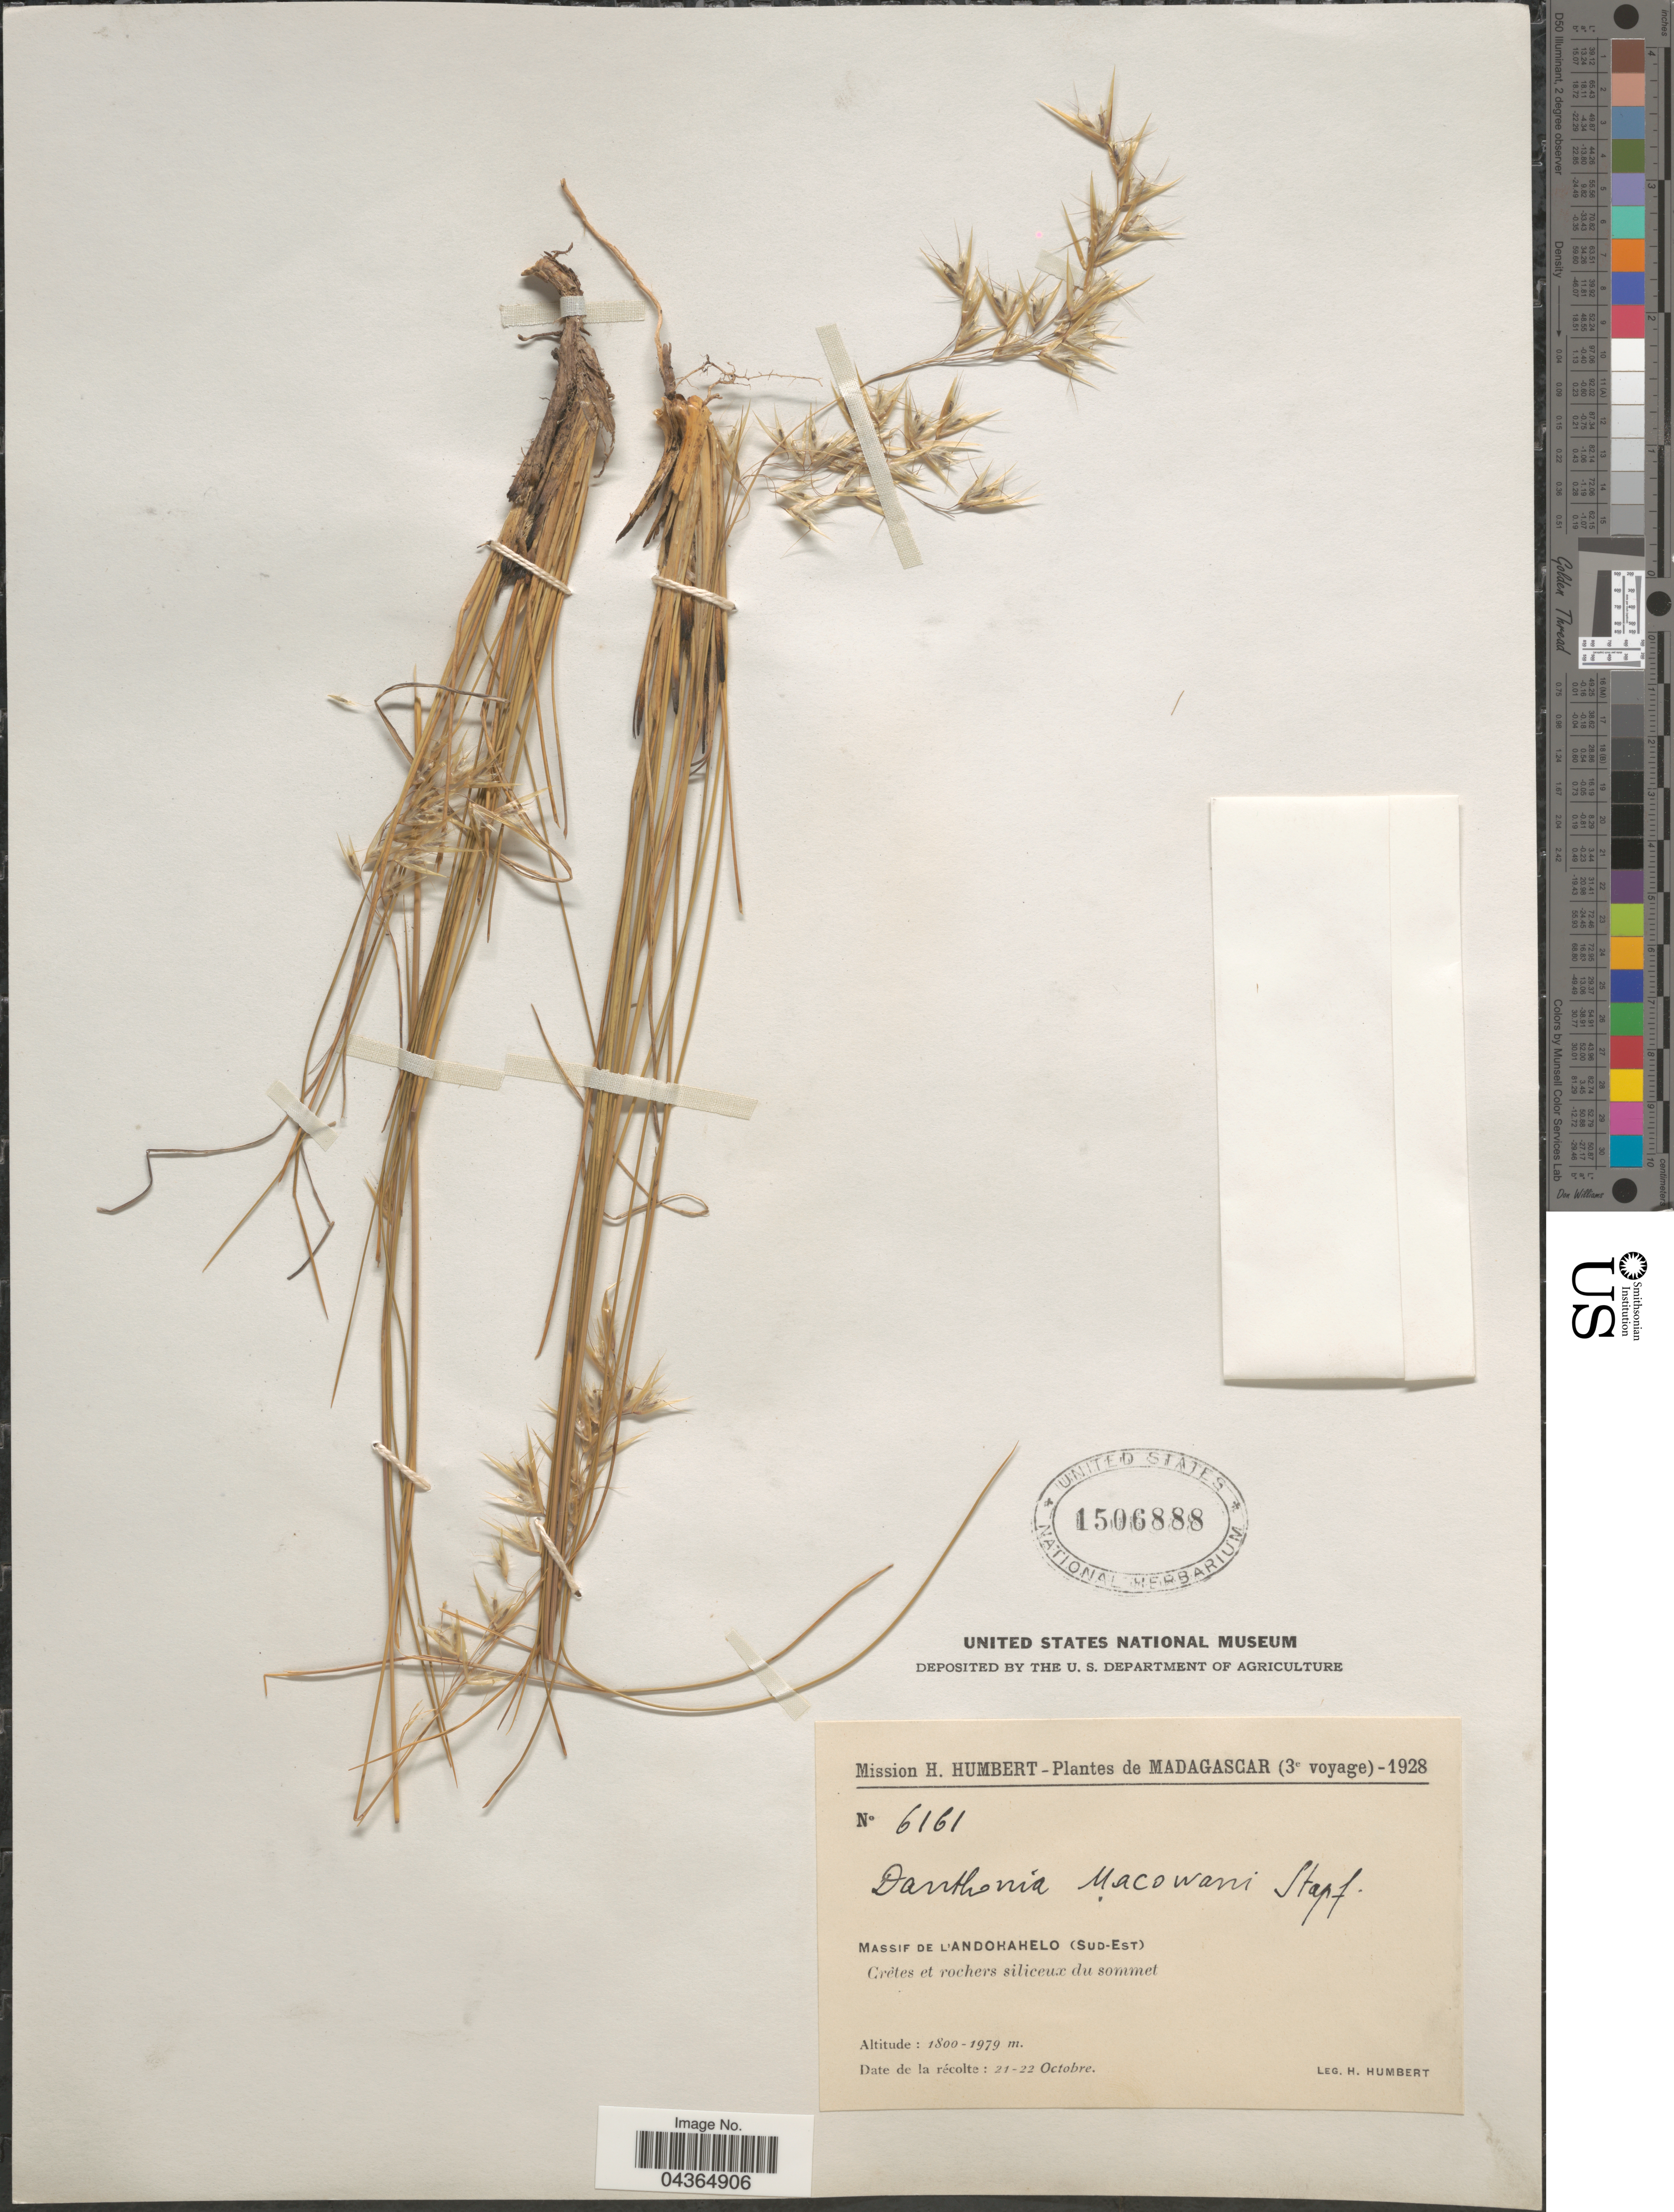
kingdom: Plantae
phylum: Tracheophyta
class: Liliopsida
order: Poales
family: Poaceae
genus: Merxmuellera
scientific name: Merxmuellera macowanii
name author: (Stapf) Conert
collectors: H. Humbert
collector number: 6161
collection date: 1928-10-21/1928-10-22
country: Madagascar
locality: (3e voyage) - 1928. Massif de L'Andohahelo (Sud-Est).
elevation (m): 1800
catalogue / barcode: US 1506888